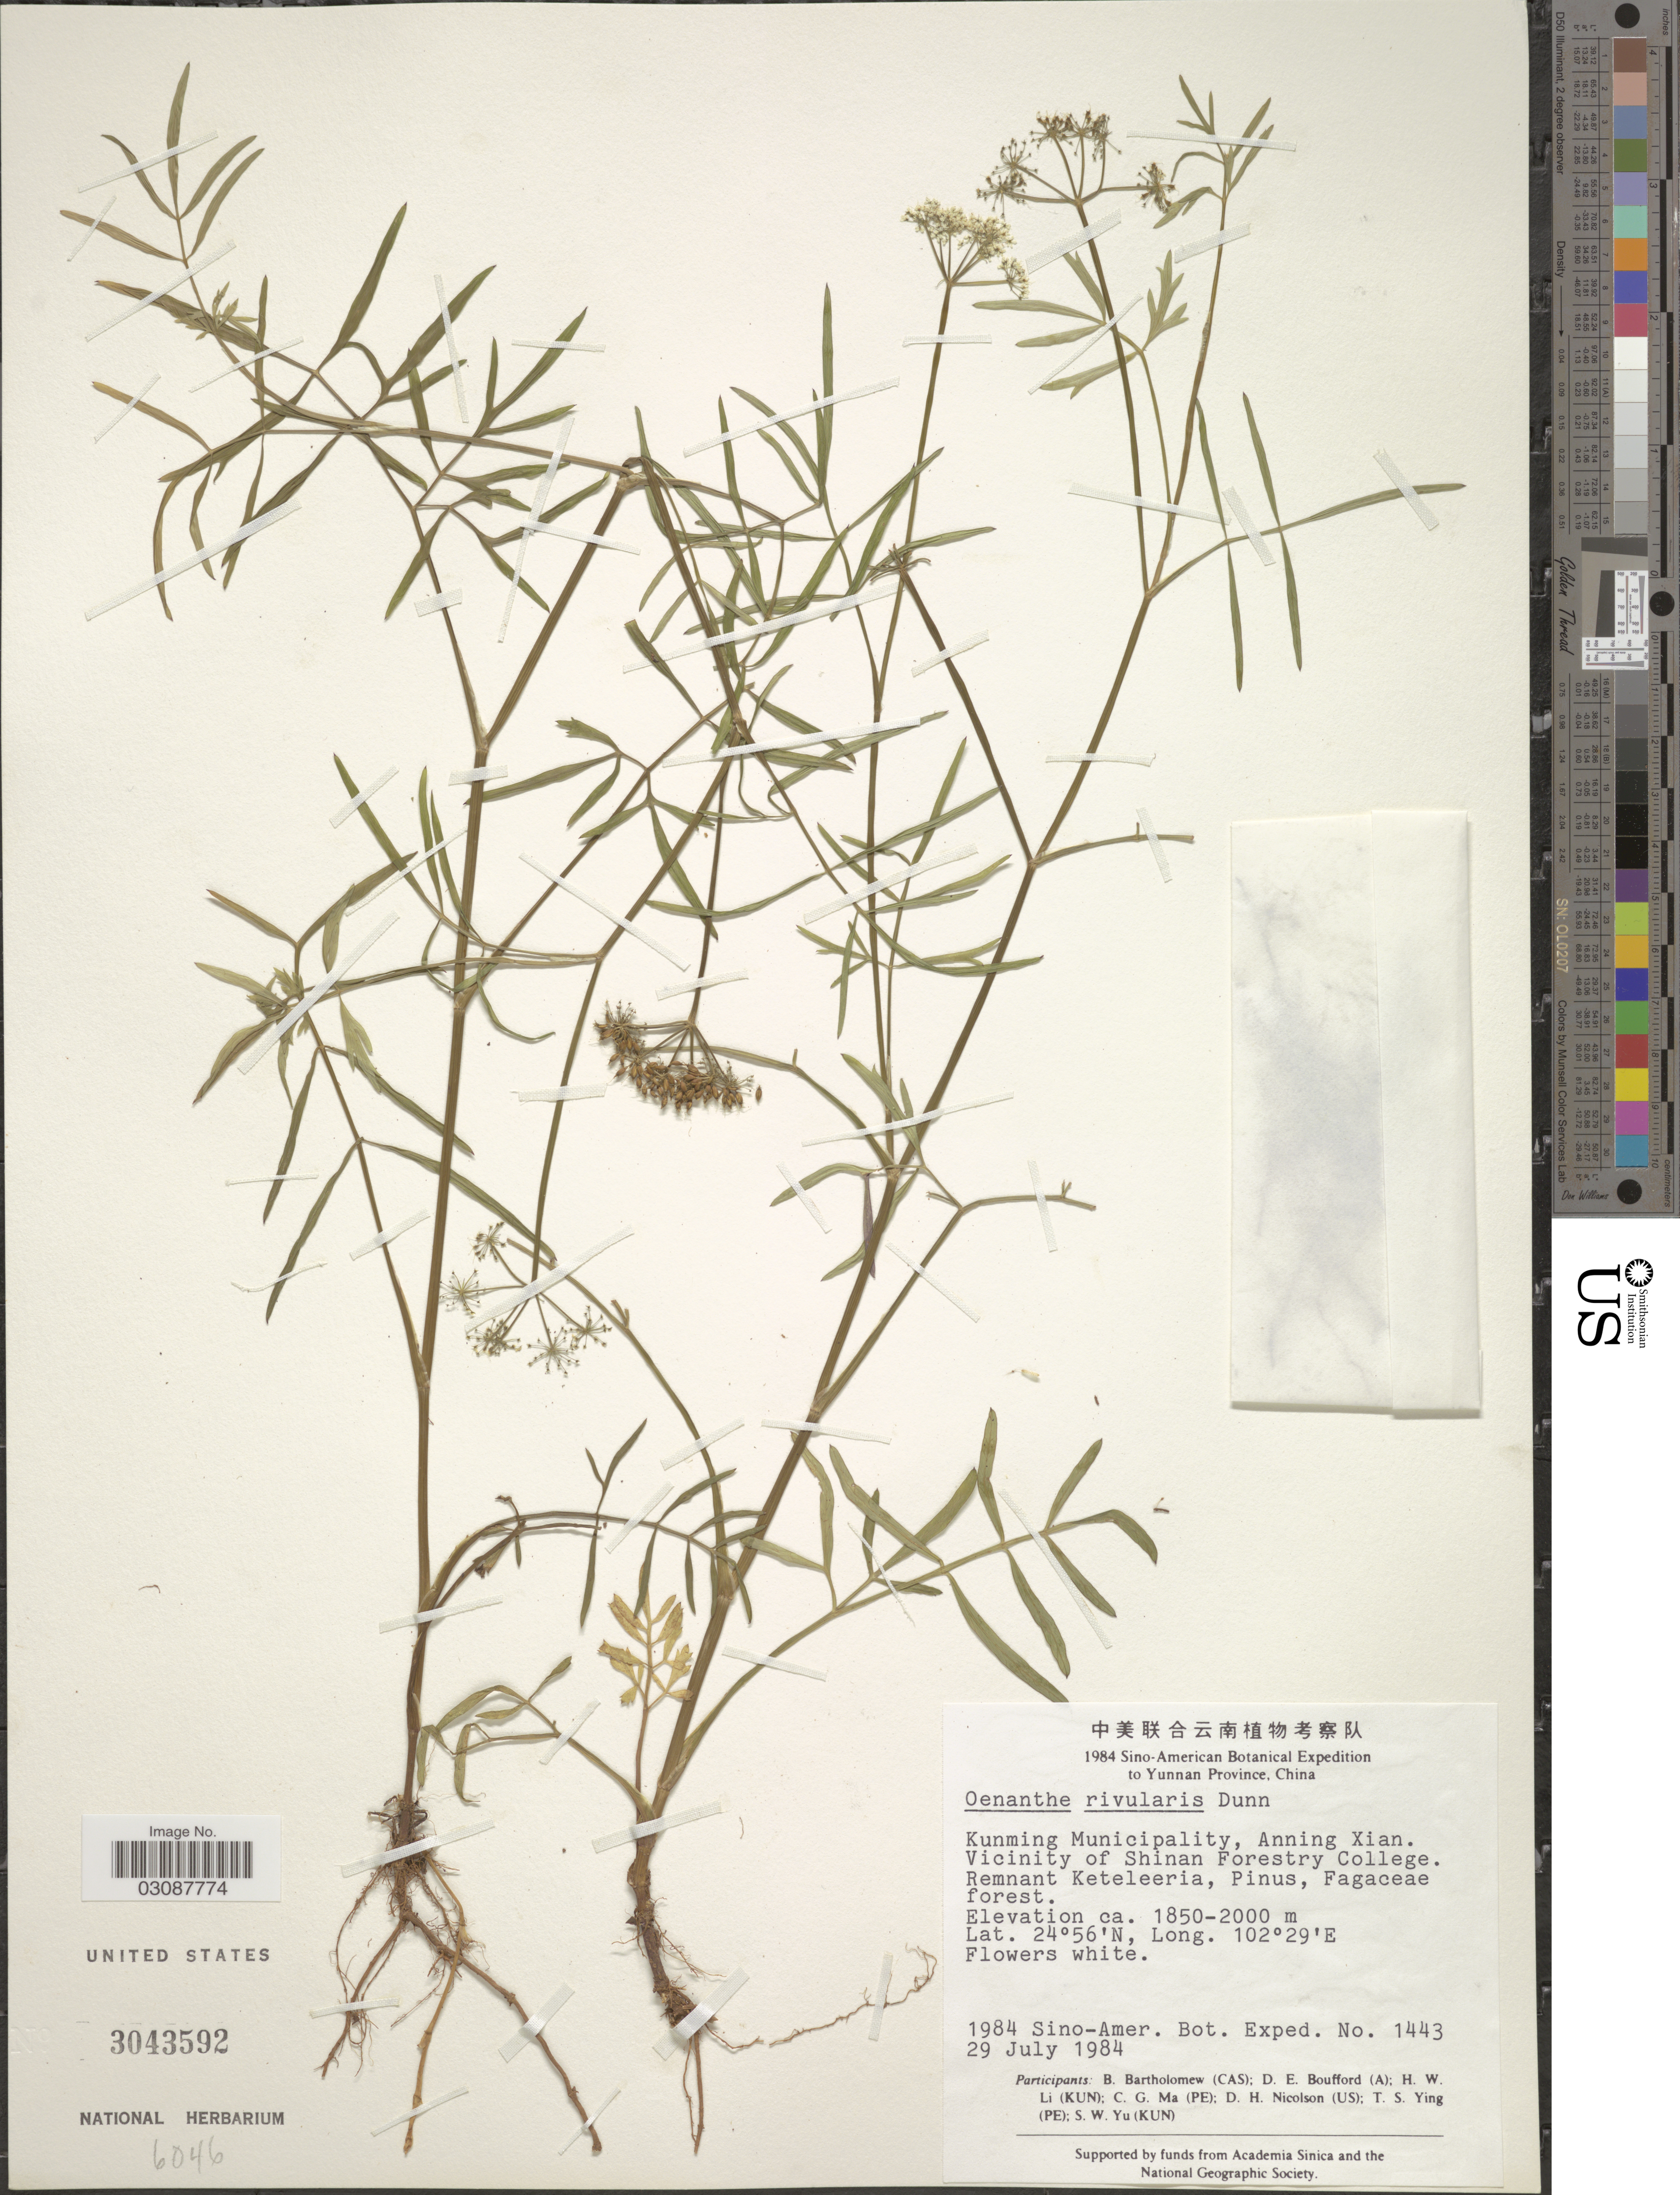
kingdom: Plantae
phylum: Tracheophyta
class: Magnoliopsida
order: Apiales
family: Apiaceae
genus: Oenanthe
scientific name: Oenanthe rivularis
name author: Dunn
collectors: Sino-Amer. Bot. Exped. 1984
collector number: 1443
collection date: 1984-07-29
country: China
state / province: Yunnan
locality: Kunming Municipality, Anning Xian, Vicinity of Shinan Forestry College.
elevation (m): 1850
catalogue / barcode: US 3043592